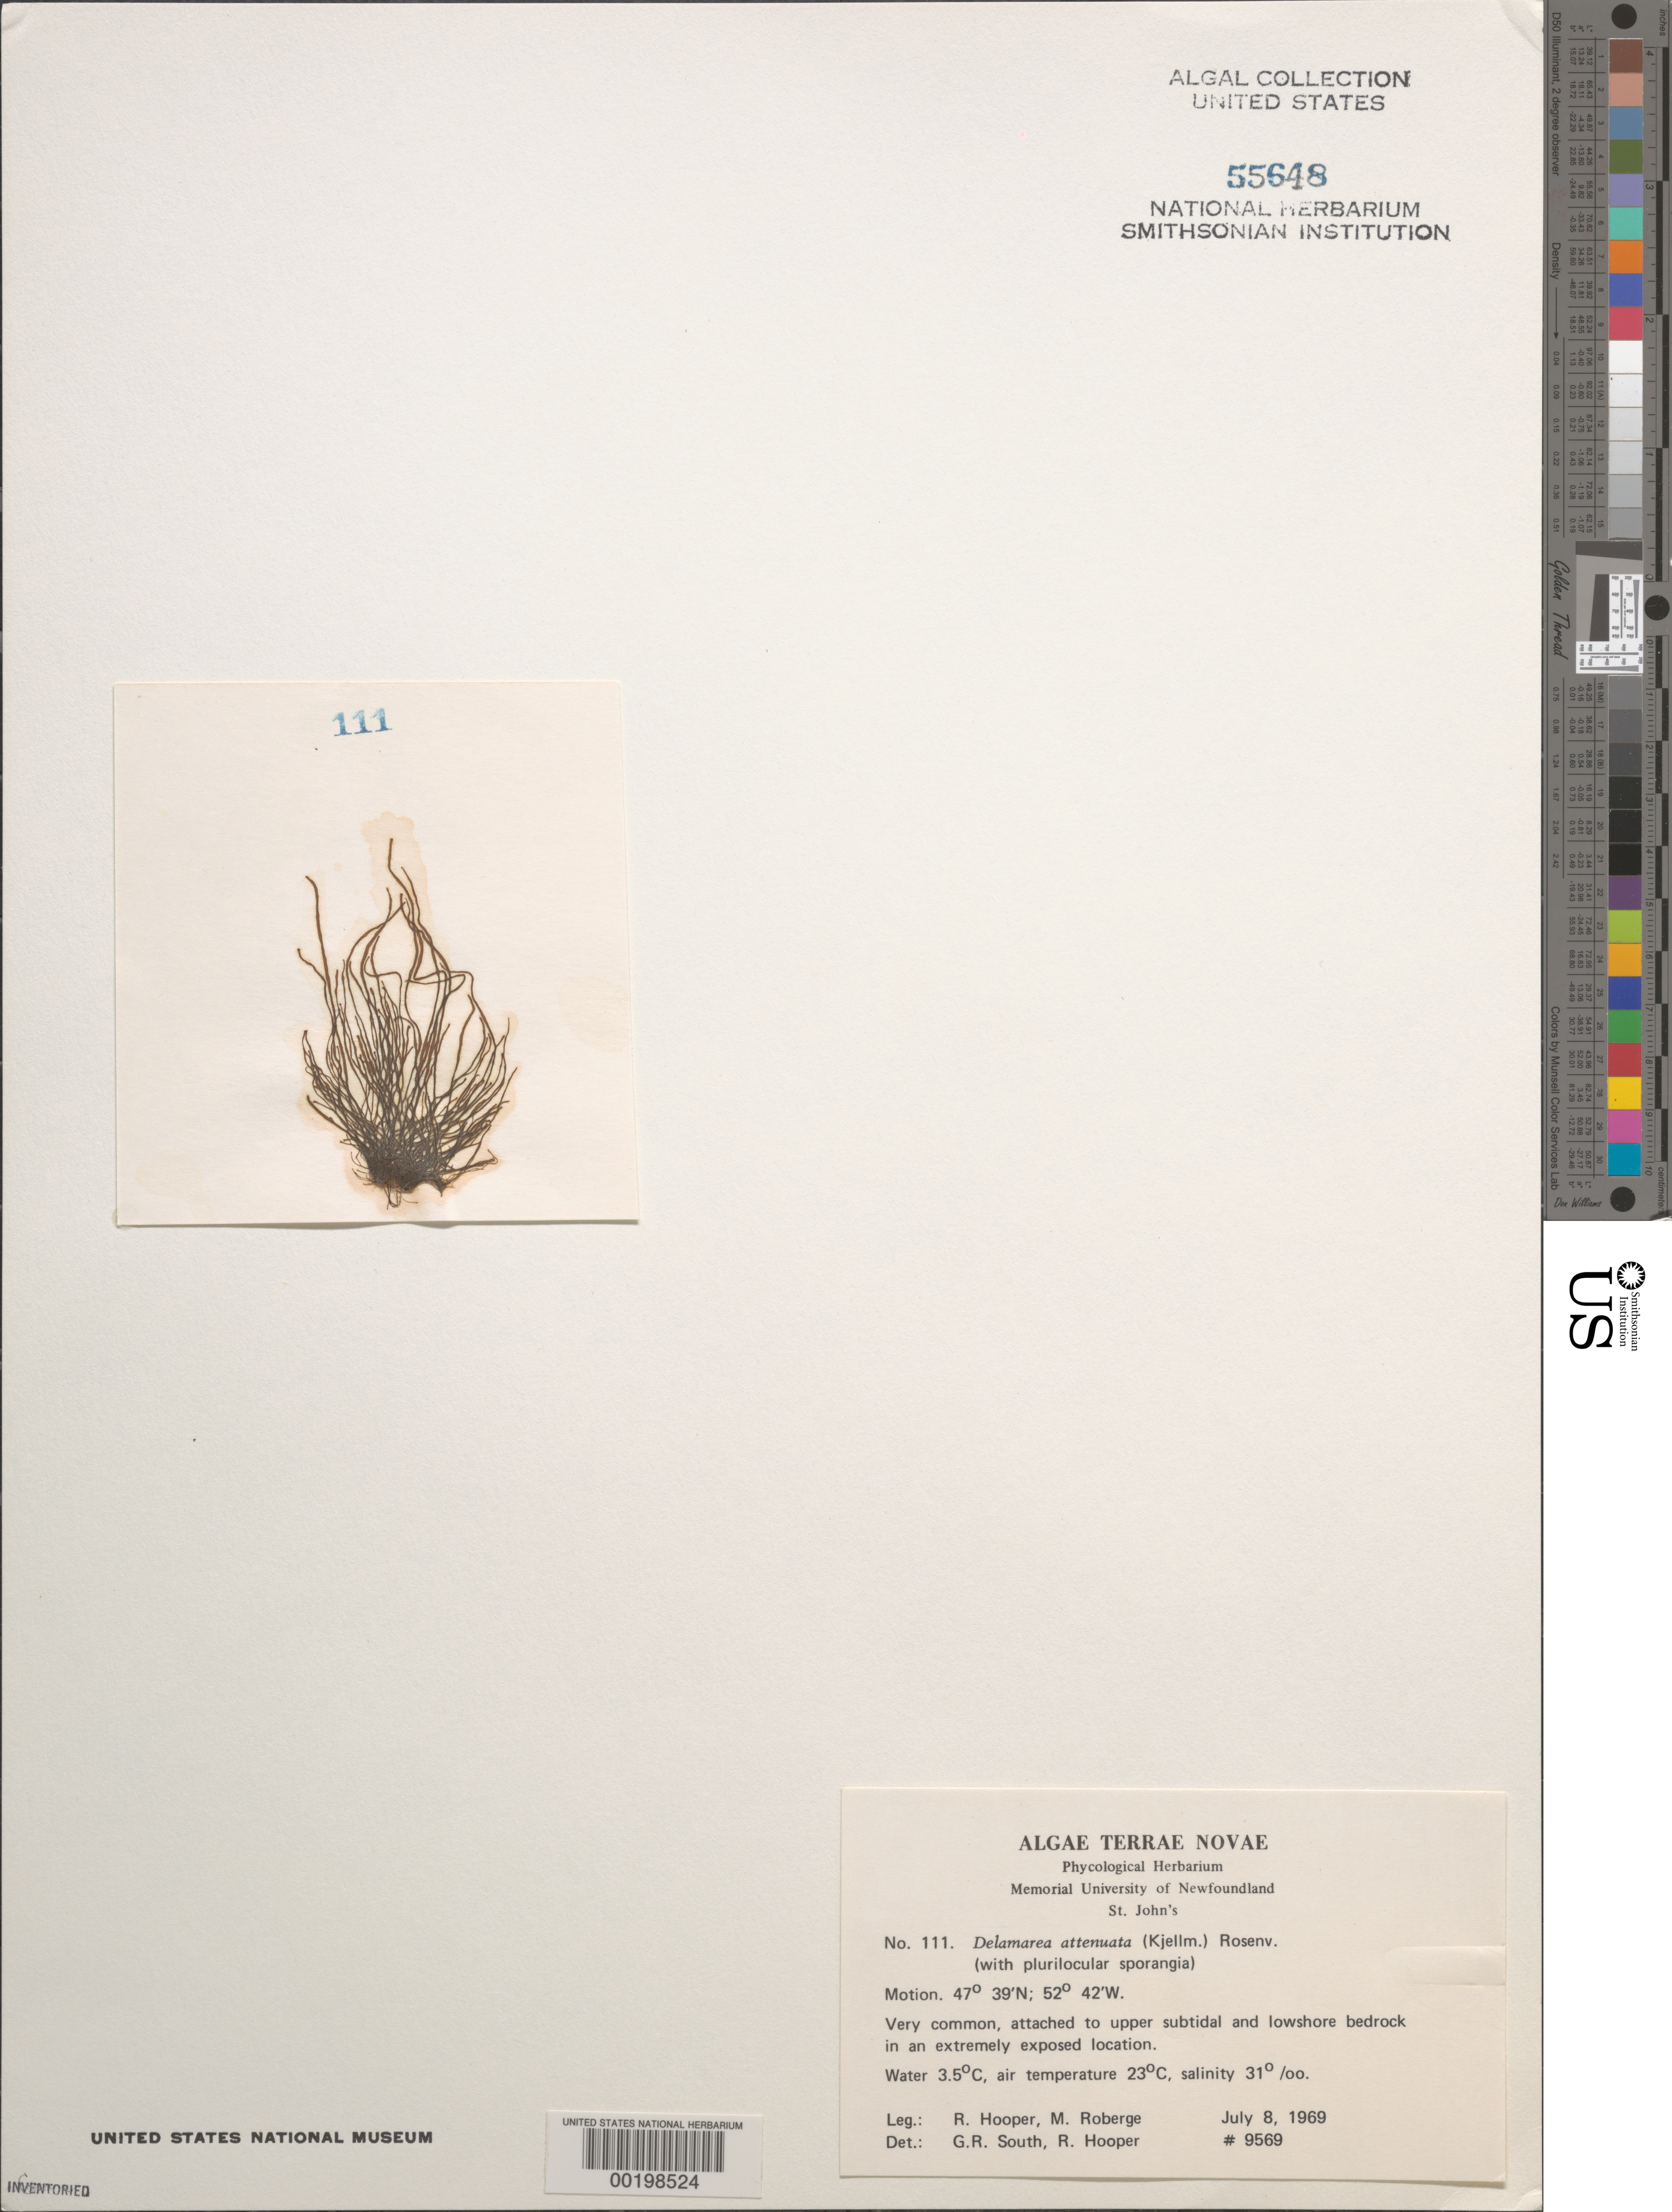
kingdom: Chromista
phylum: Ochrophyta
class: Phaeophyceae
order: Ectocarpales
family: Chordariaceae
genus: Delamarea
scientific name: Delamarea attenuata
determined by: Hooper, R. G.; South, G. R.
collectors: R. G. Hooper & M. Roberge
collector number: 9569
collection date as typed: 08 Jul 1969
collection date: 1969-07-08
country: Canada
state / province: Newfoundland and Labrador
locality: Motion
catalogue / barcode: US 55648